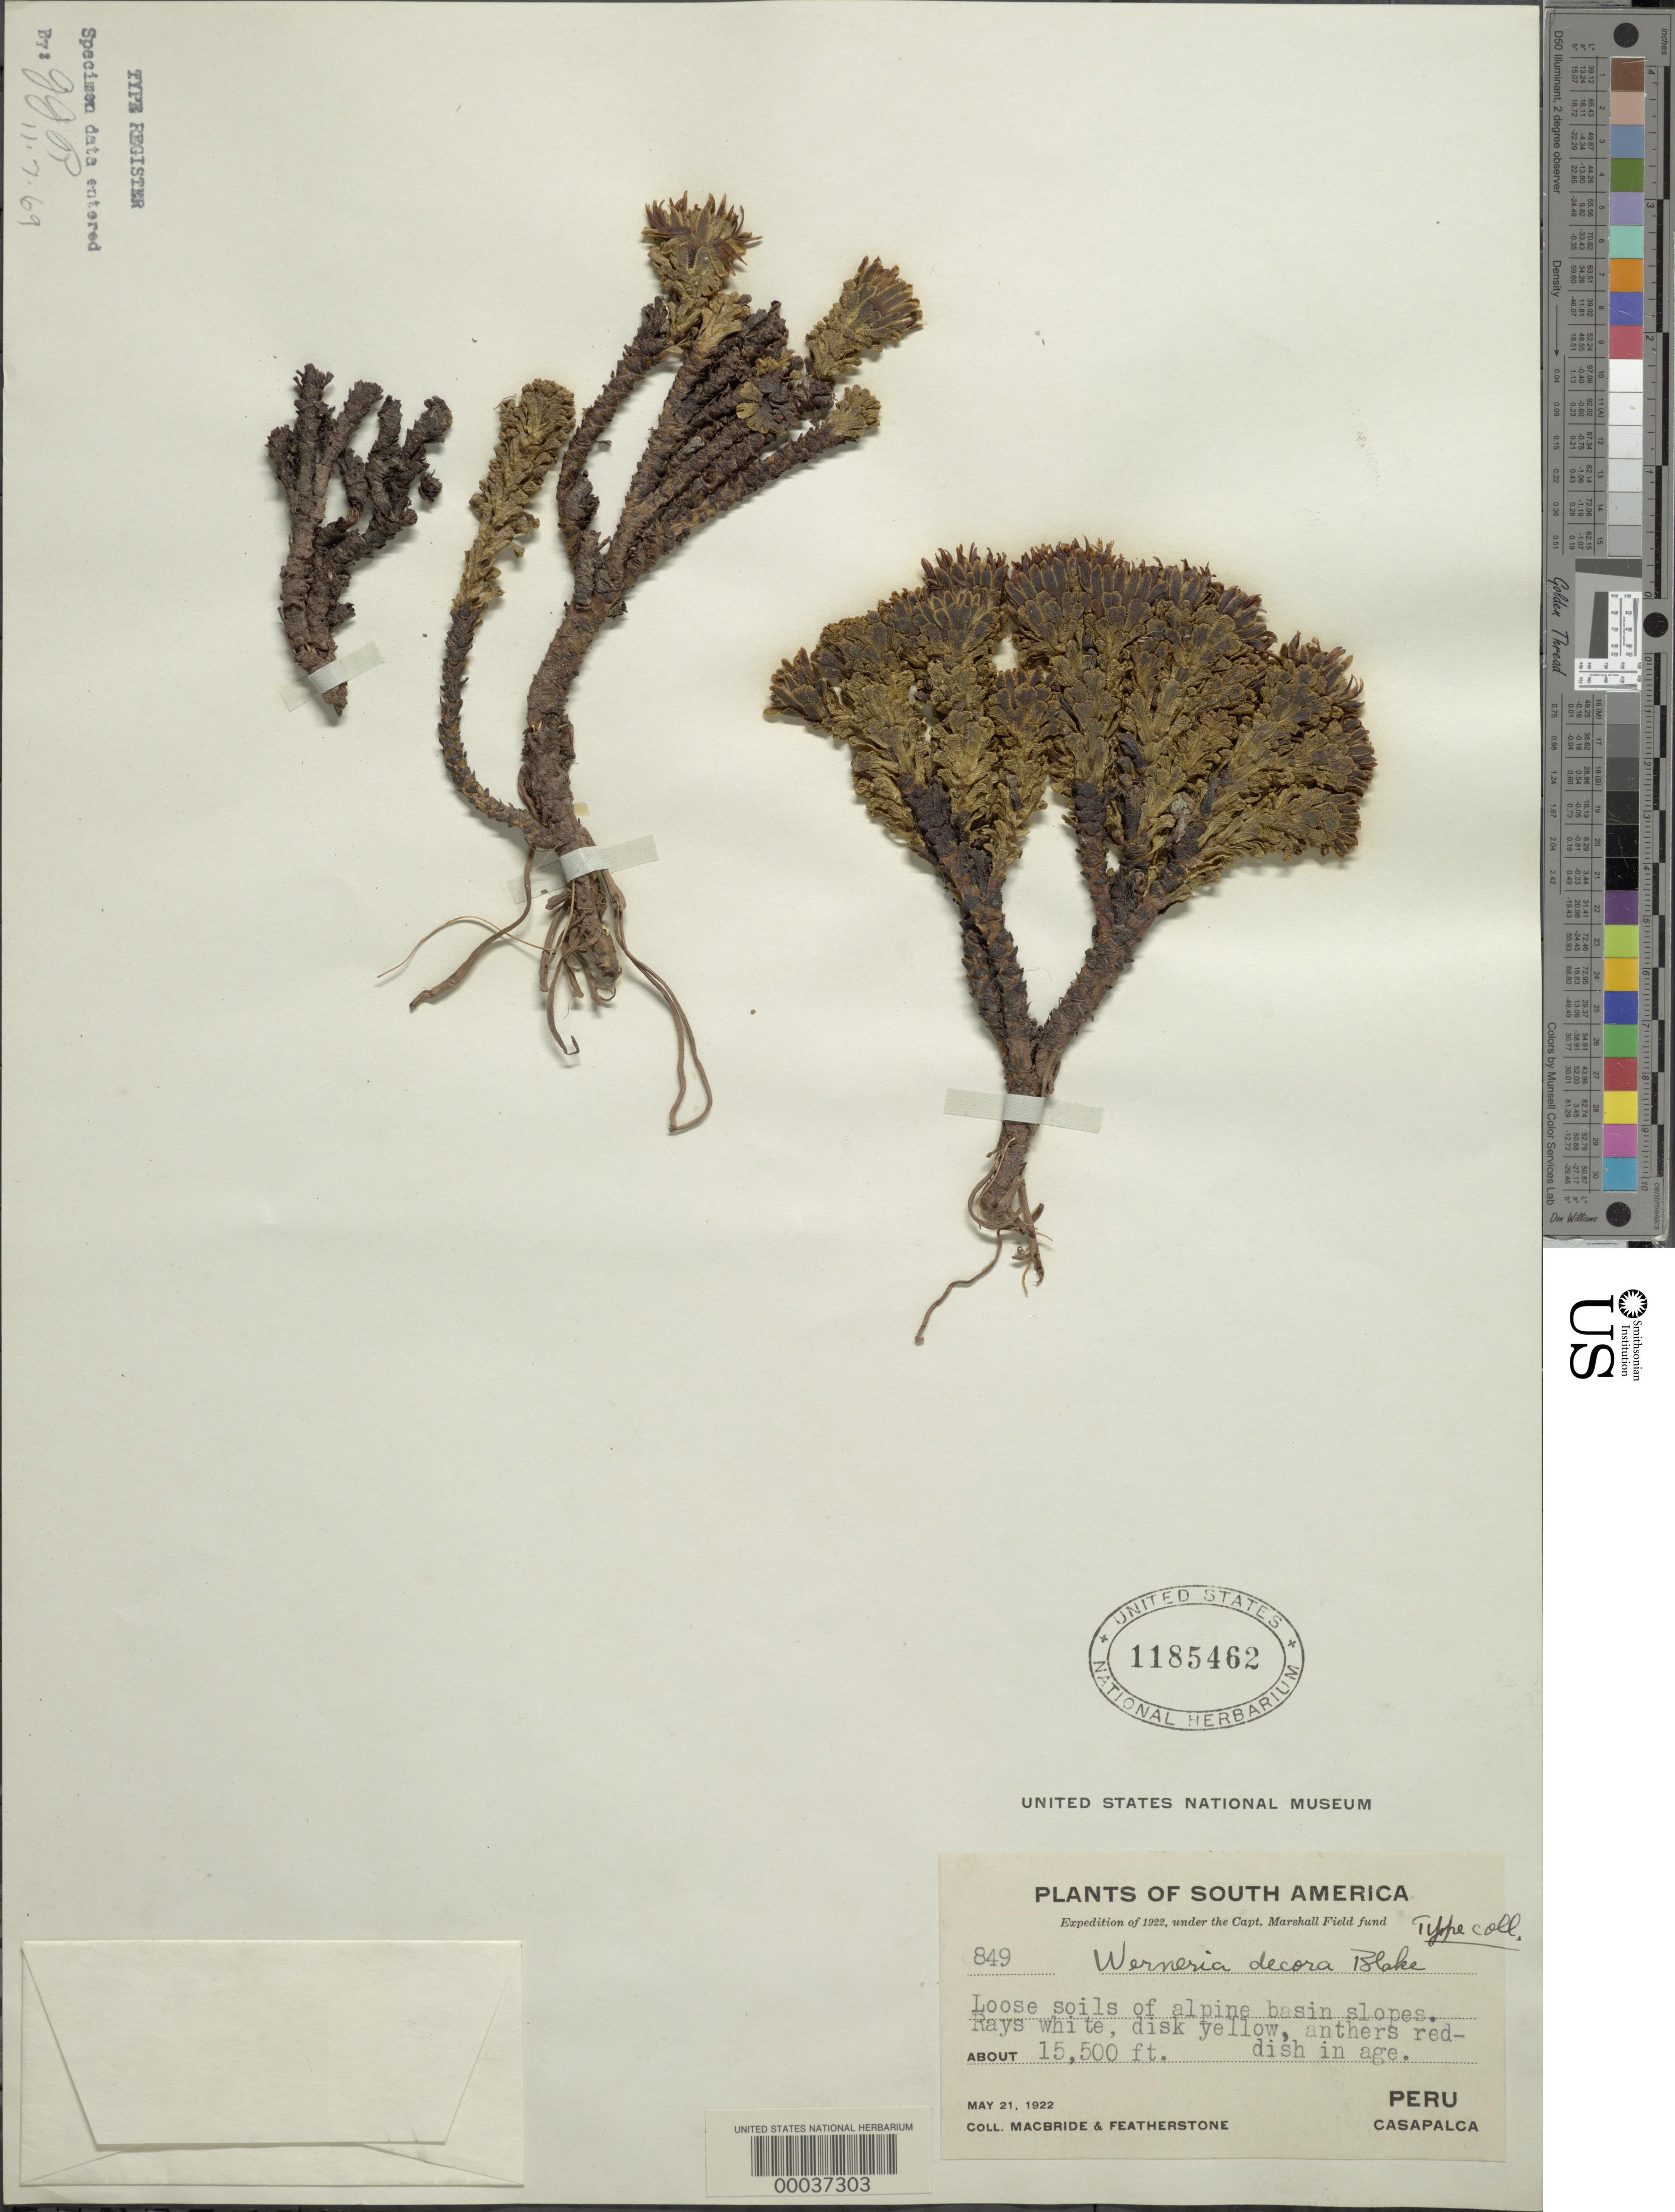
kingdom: Plantae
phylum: Tracheophyta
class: Magnoliopsida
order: Asterales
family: Asteraceae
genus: Xenophyllum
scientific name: Xenophyllum decorum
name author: (S.F. Blake) V.A. Funk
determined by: Funk, Vicki A., (BOT), Smithsonian Institution - National Museum of Natural History (UNITED STATES)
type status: Isotype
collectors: J. F. Macbride & W. Featherstone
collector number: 849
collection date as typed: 21 May 1922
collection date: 1922-05-21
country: Peru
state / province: Lima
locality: Casapalca.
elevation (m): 4725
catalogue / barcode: US 1185462